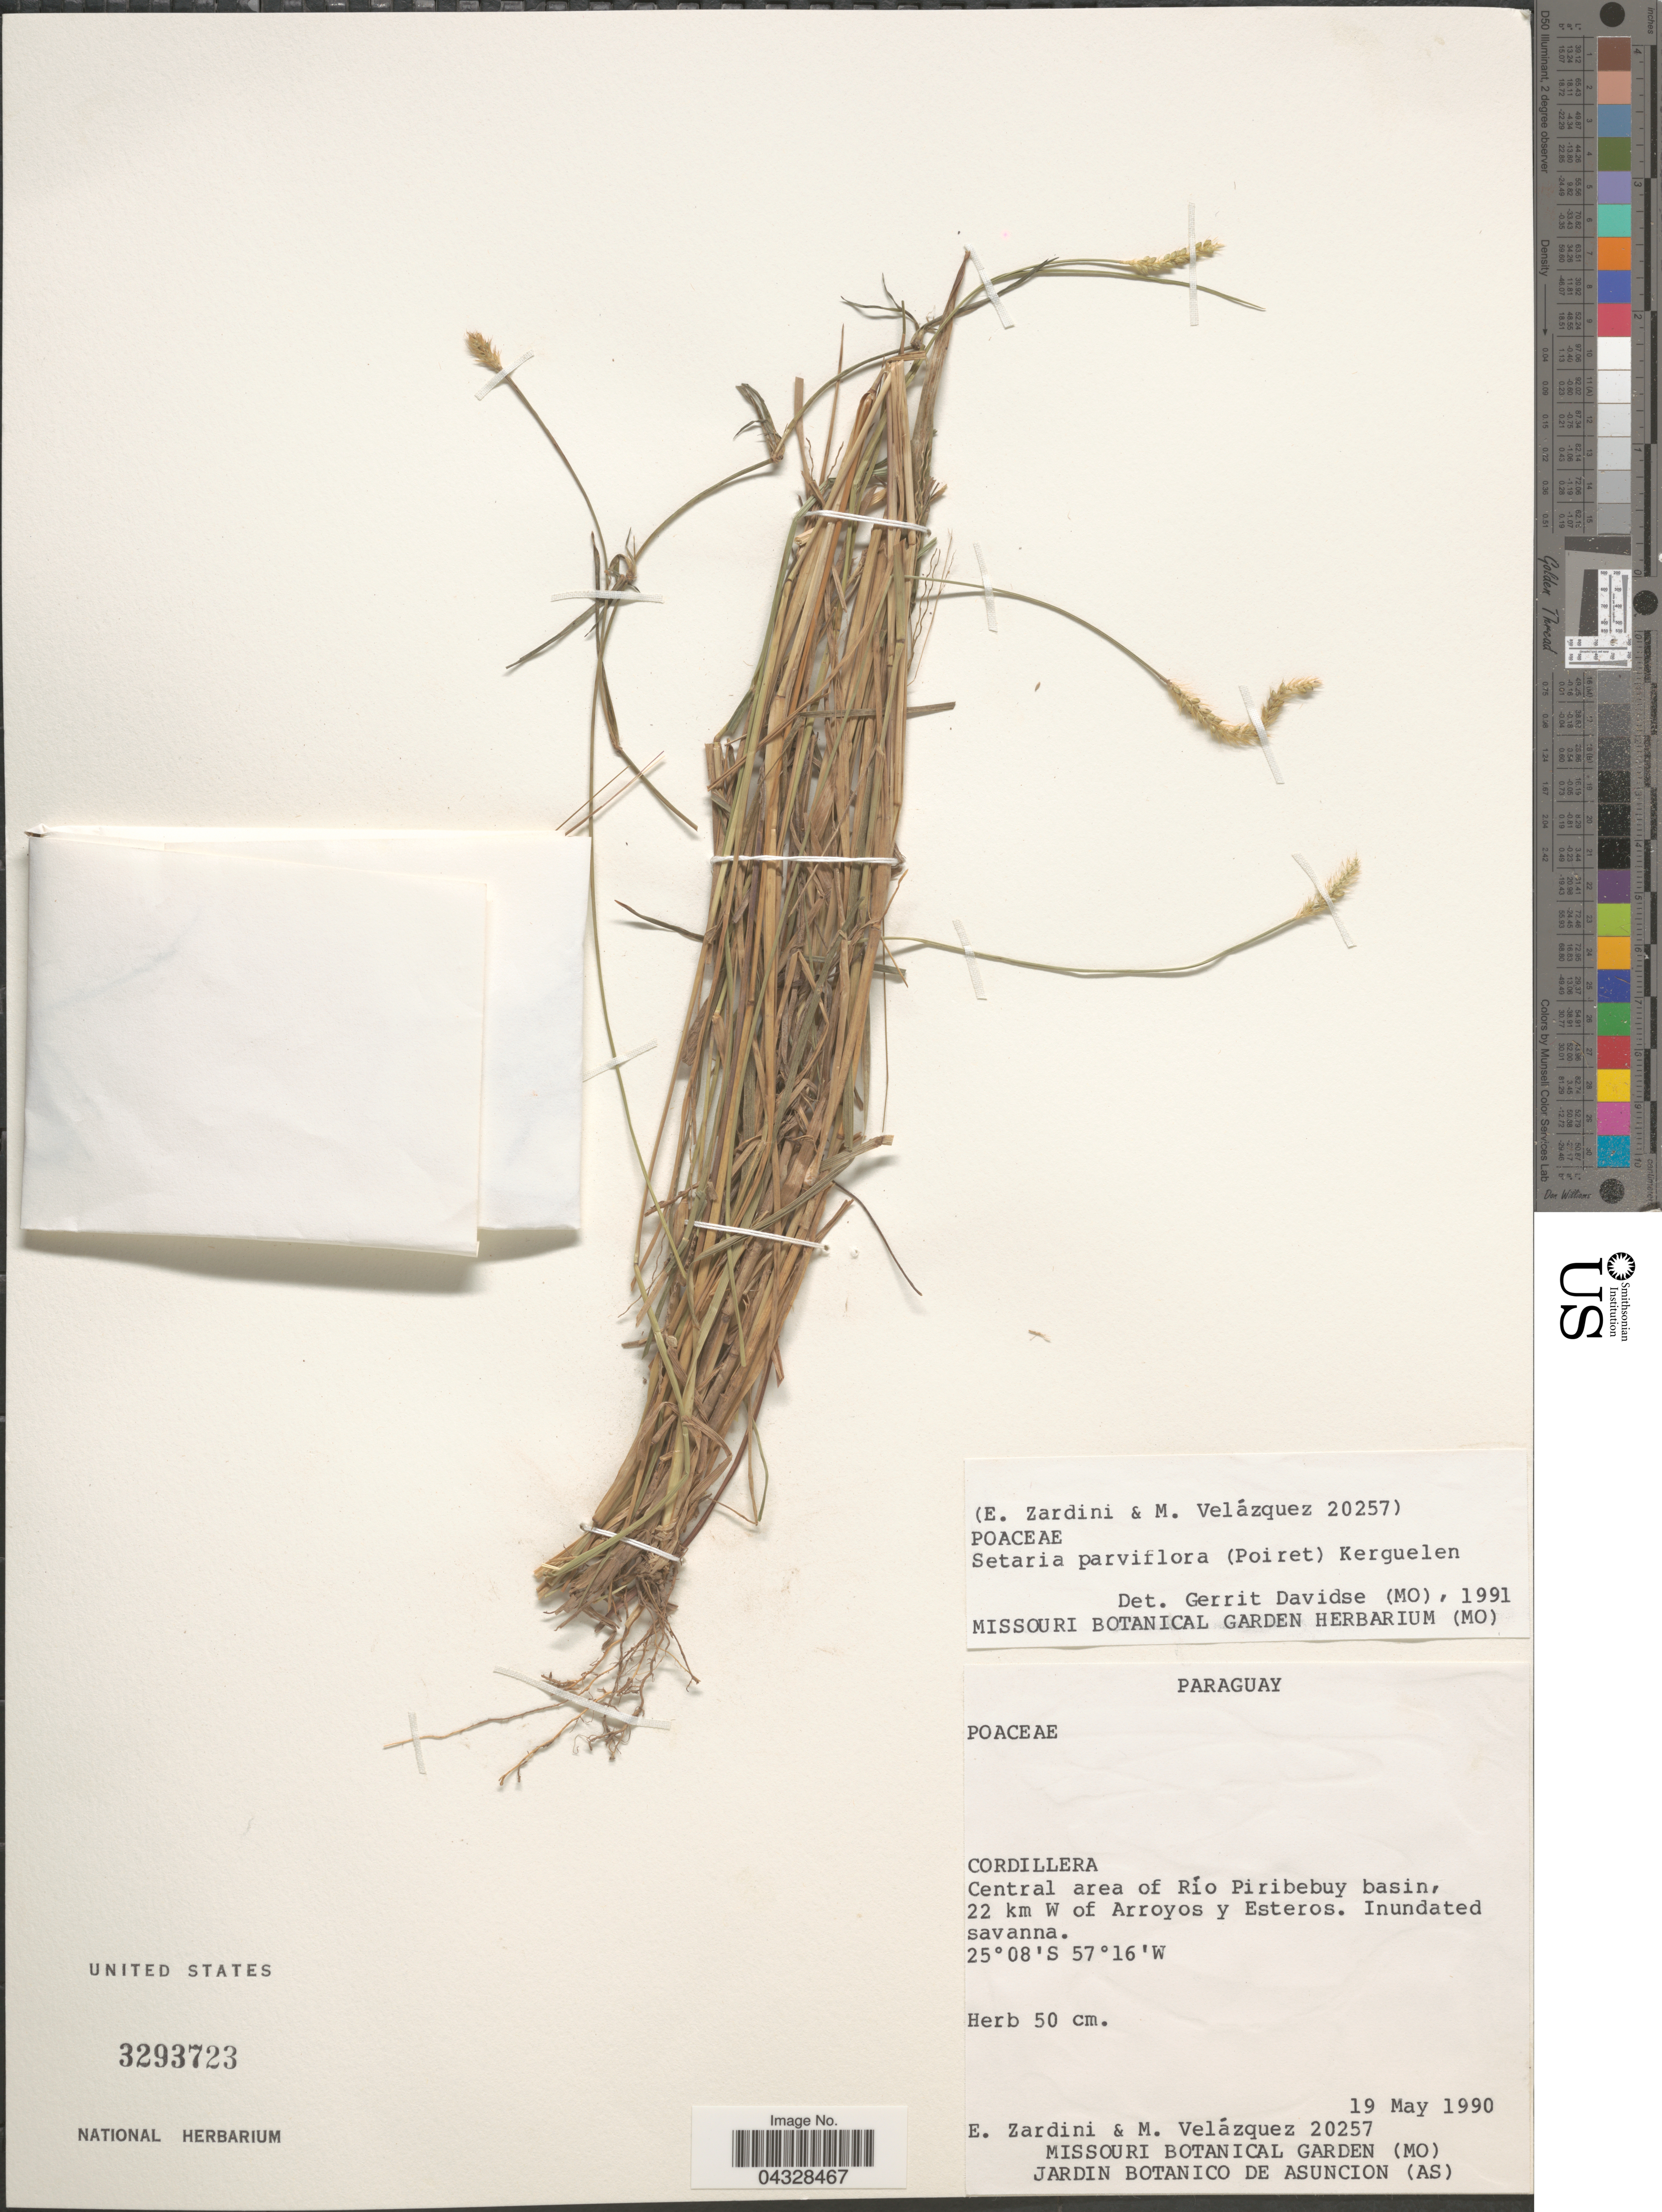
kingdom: Plantae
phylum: Tracheophyta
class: Liliopsida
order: Poales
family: Poaceae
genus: Setaria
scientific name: Setaria parviflora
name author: (Poir.) Kerguélen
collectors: E. Zardini & M. Velazquez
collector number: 20257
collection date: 1990-05-19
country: Paraguay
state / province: Cordillera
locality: Central area of Río Piribebuy basin, 22 km W of Arroyos y Esteros. Inundated savanna.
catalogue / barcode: US 3293723